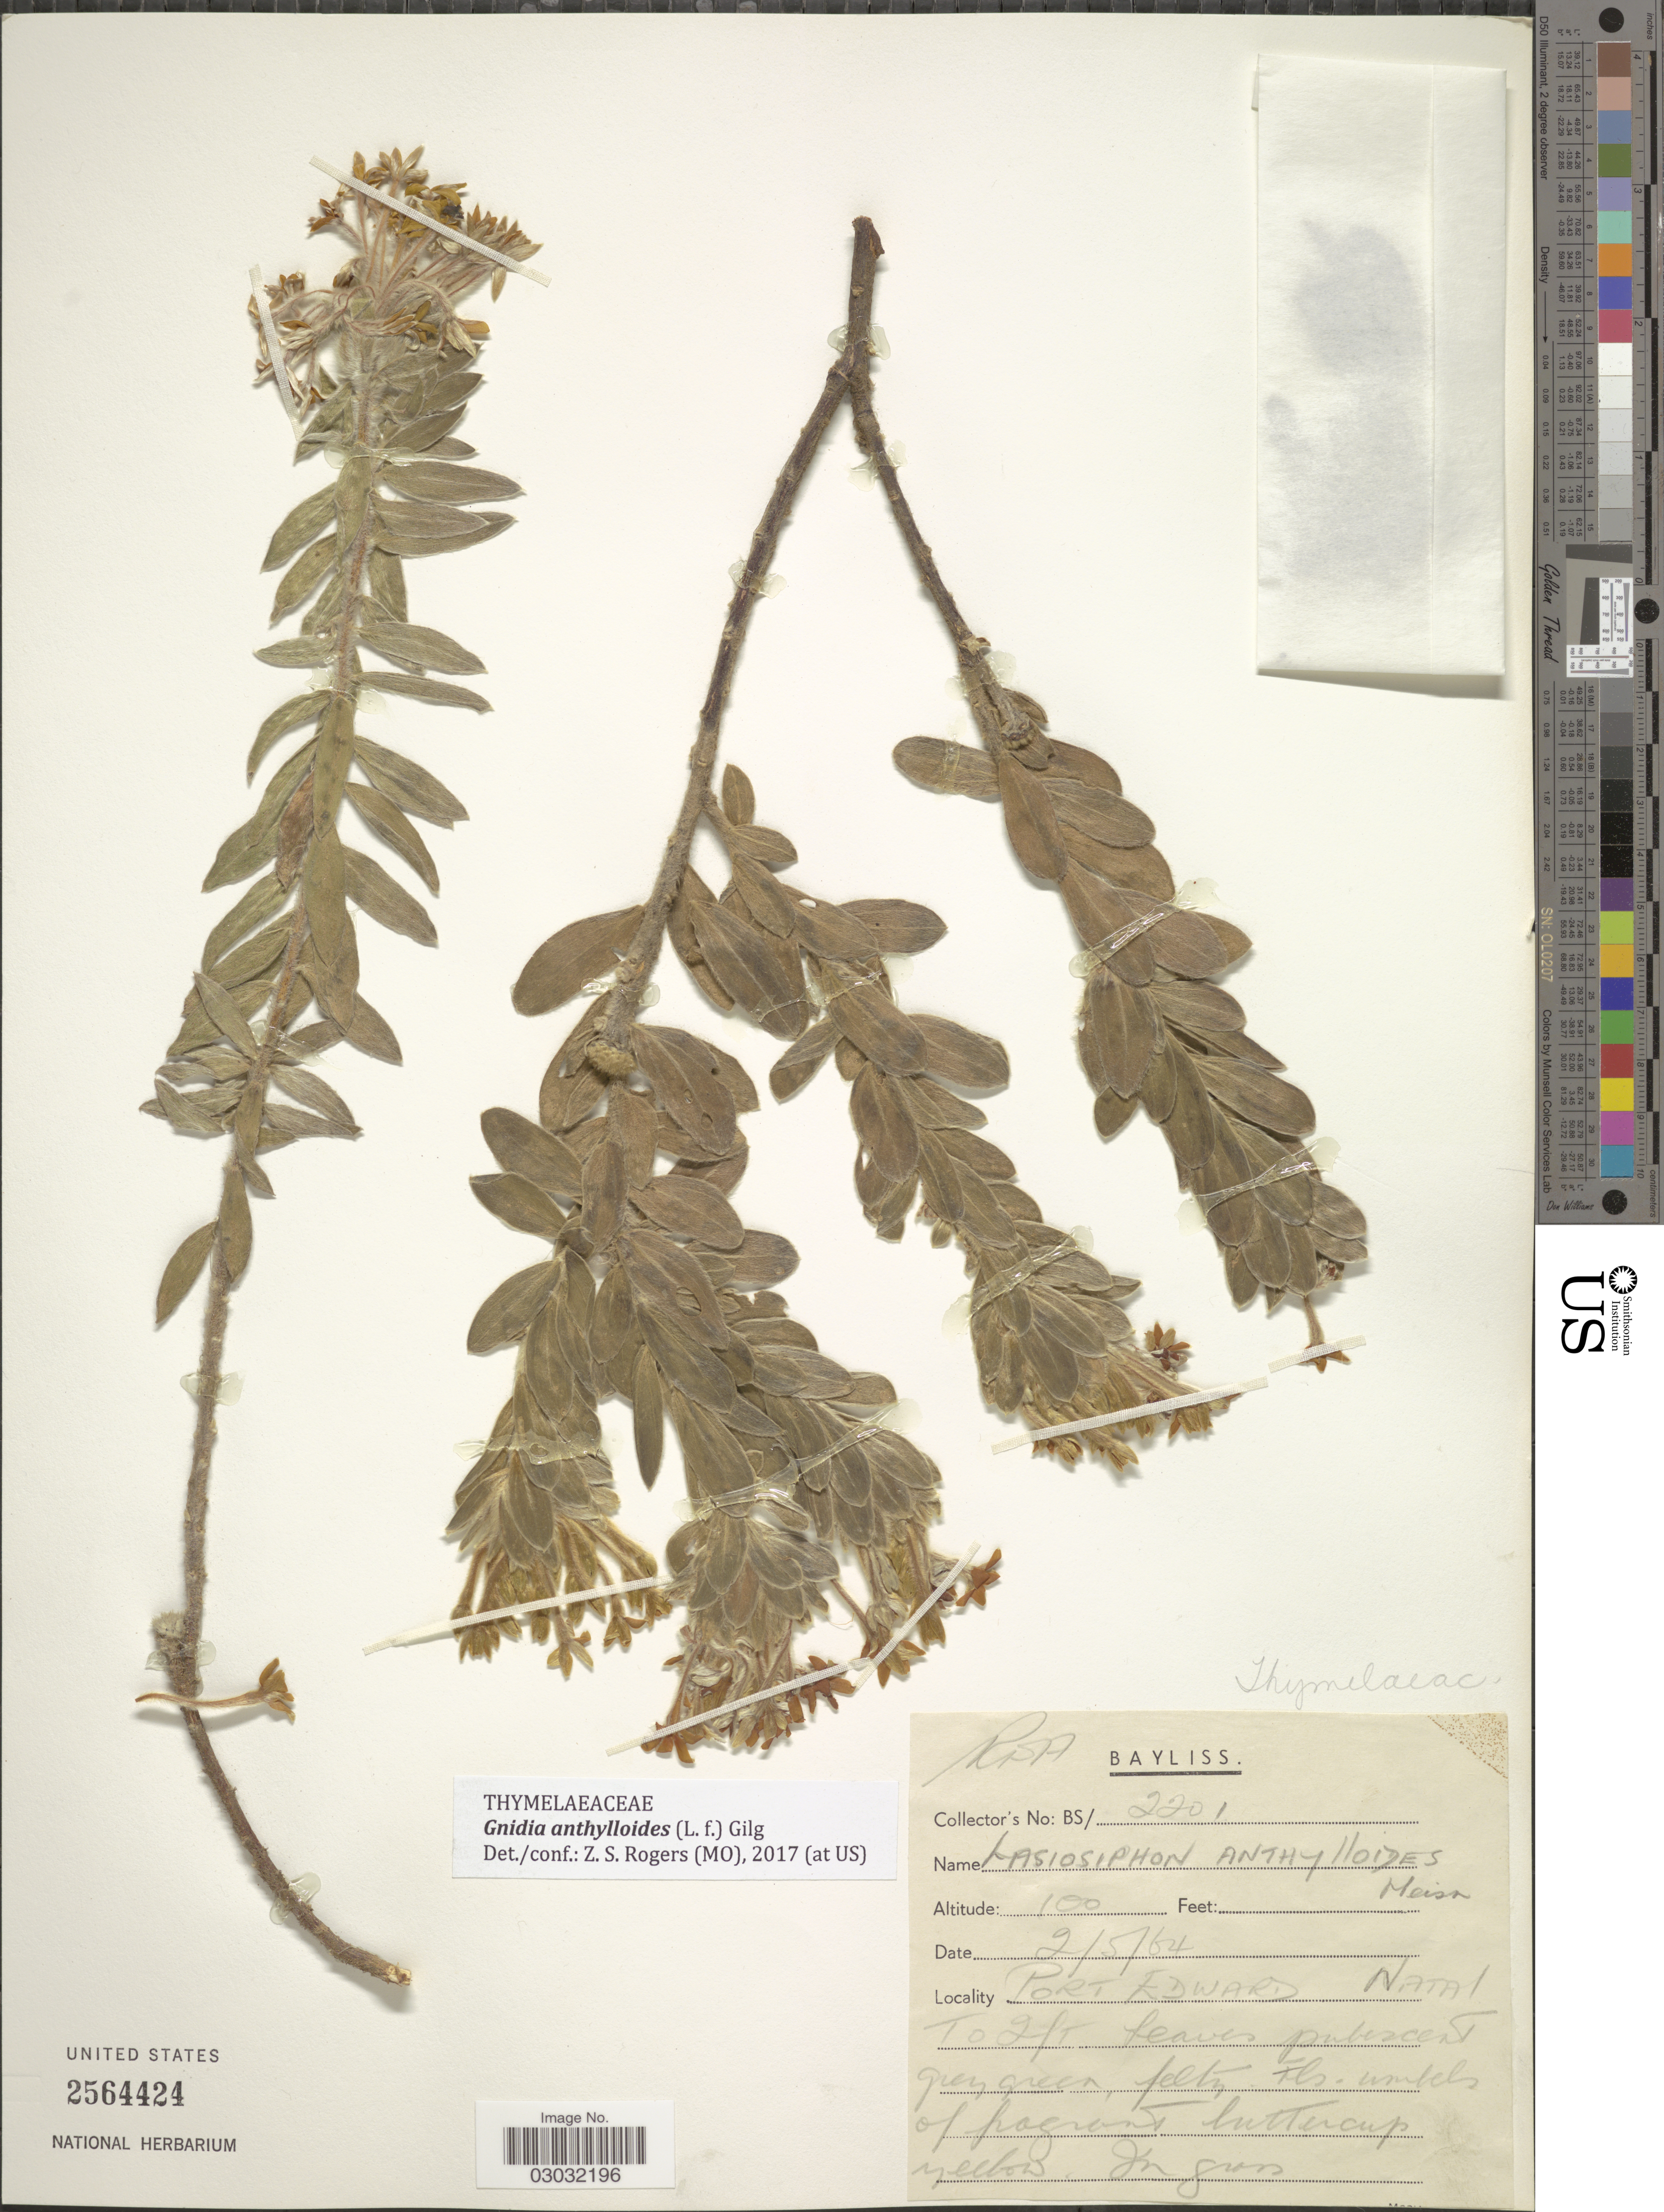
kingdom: Plantae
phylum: Tracheophyta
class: Magnoliopsida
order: Malvales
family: Thymelaeaceae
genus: Lasiosiphon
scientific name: Lasiosiphon anthylloides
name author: (L. f.) Meisn.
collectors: R. Bayliss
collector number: BS/2201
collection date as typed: Transcribed d/m/y: 2/5/64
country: South Africa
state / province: KwaZulu-Natal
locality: Port Edward Natal.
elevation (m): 30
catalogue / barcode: US 2564424